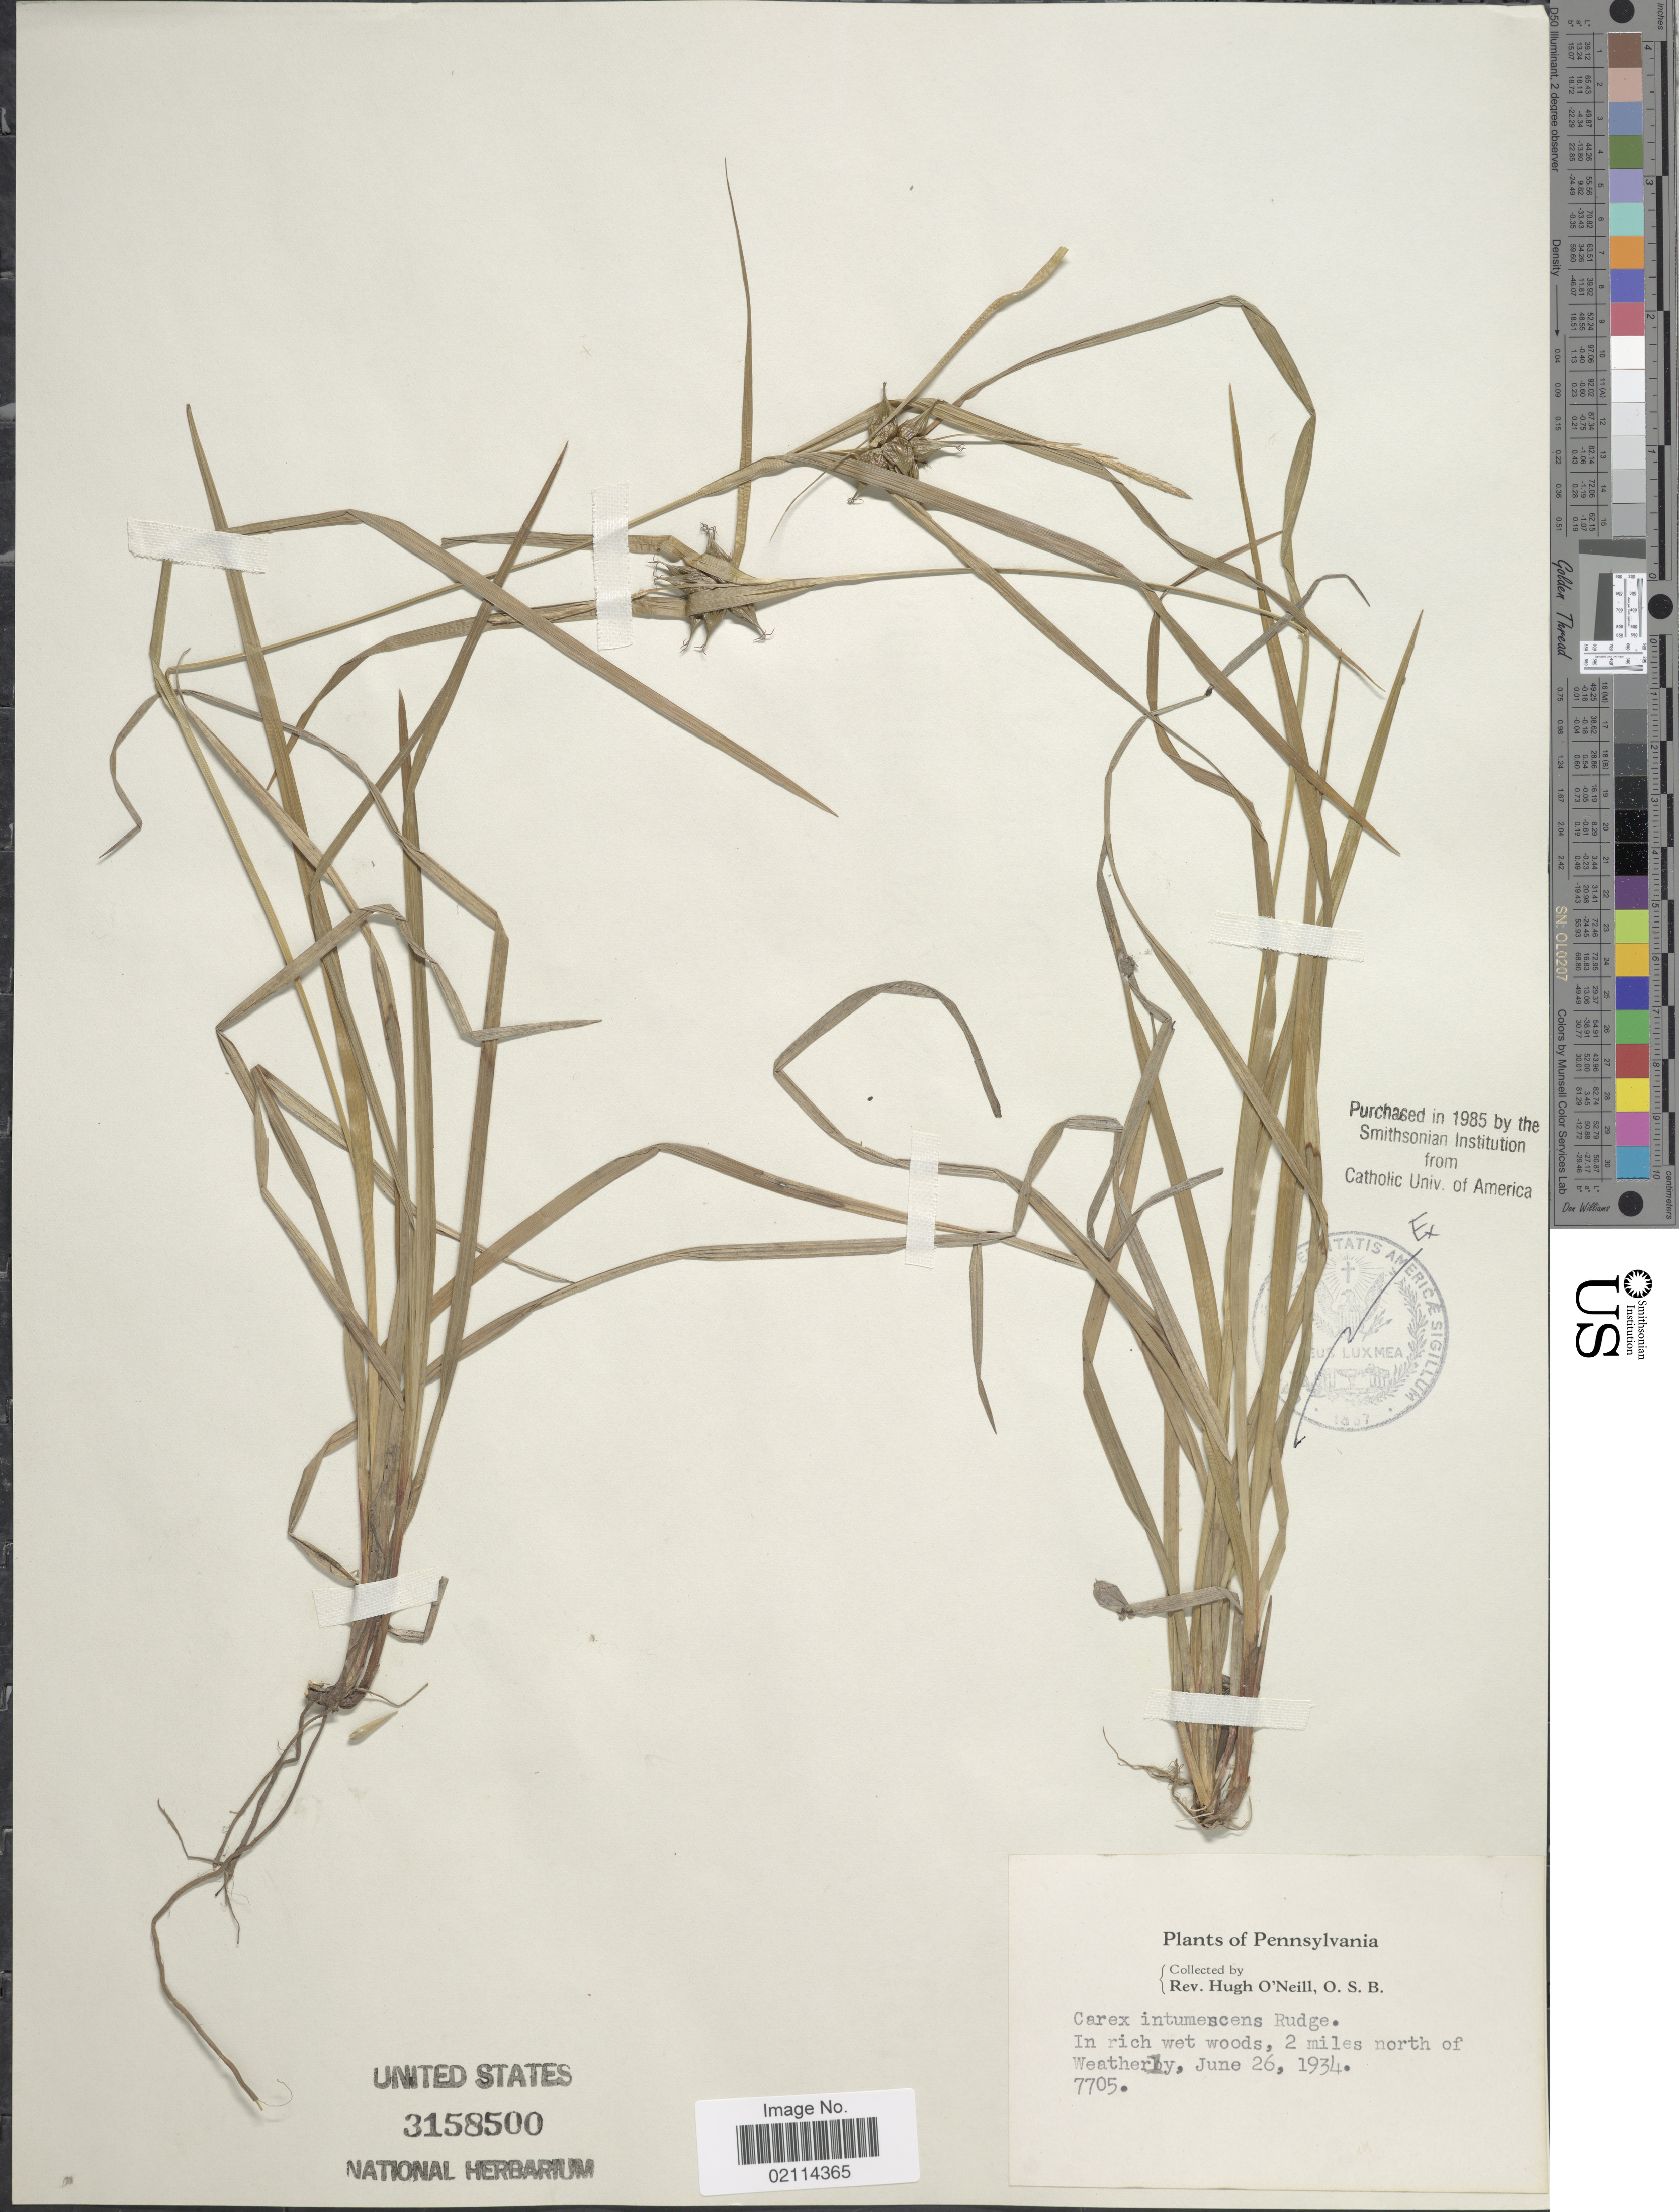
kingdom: Plantae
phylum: Tracheophyta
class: Liliopsida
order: Poales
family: Cyperaceae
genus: Carex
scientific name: Carex intumescens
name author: Rudge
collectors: H. O'Neill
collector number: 7705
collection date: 1934-06-26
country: United States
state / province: Pennsylvania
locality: In rich wet woods, 2 miles north of Weatherly.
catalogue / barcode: US 3158500